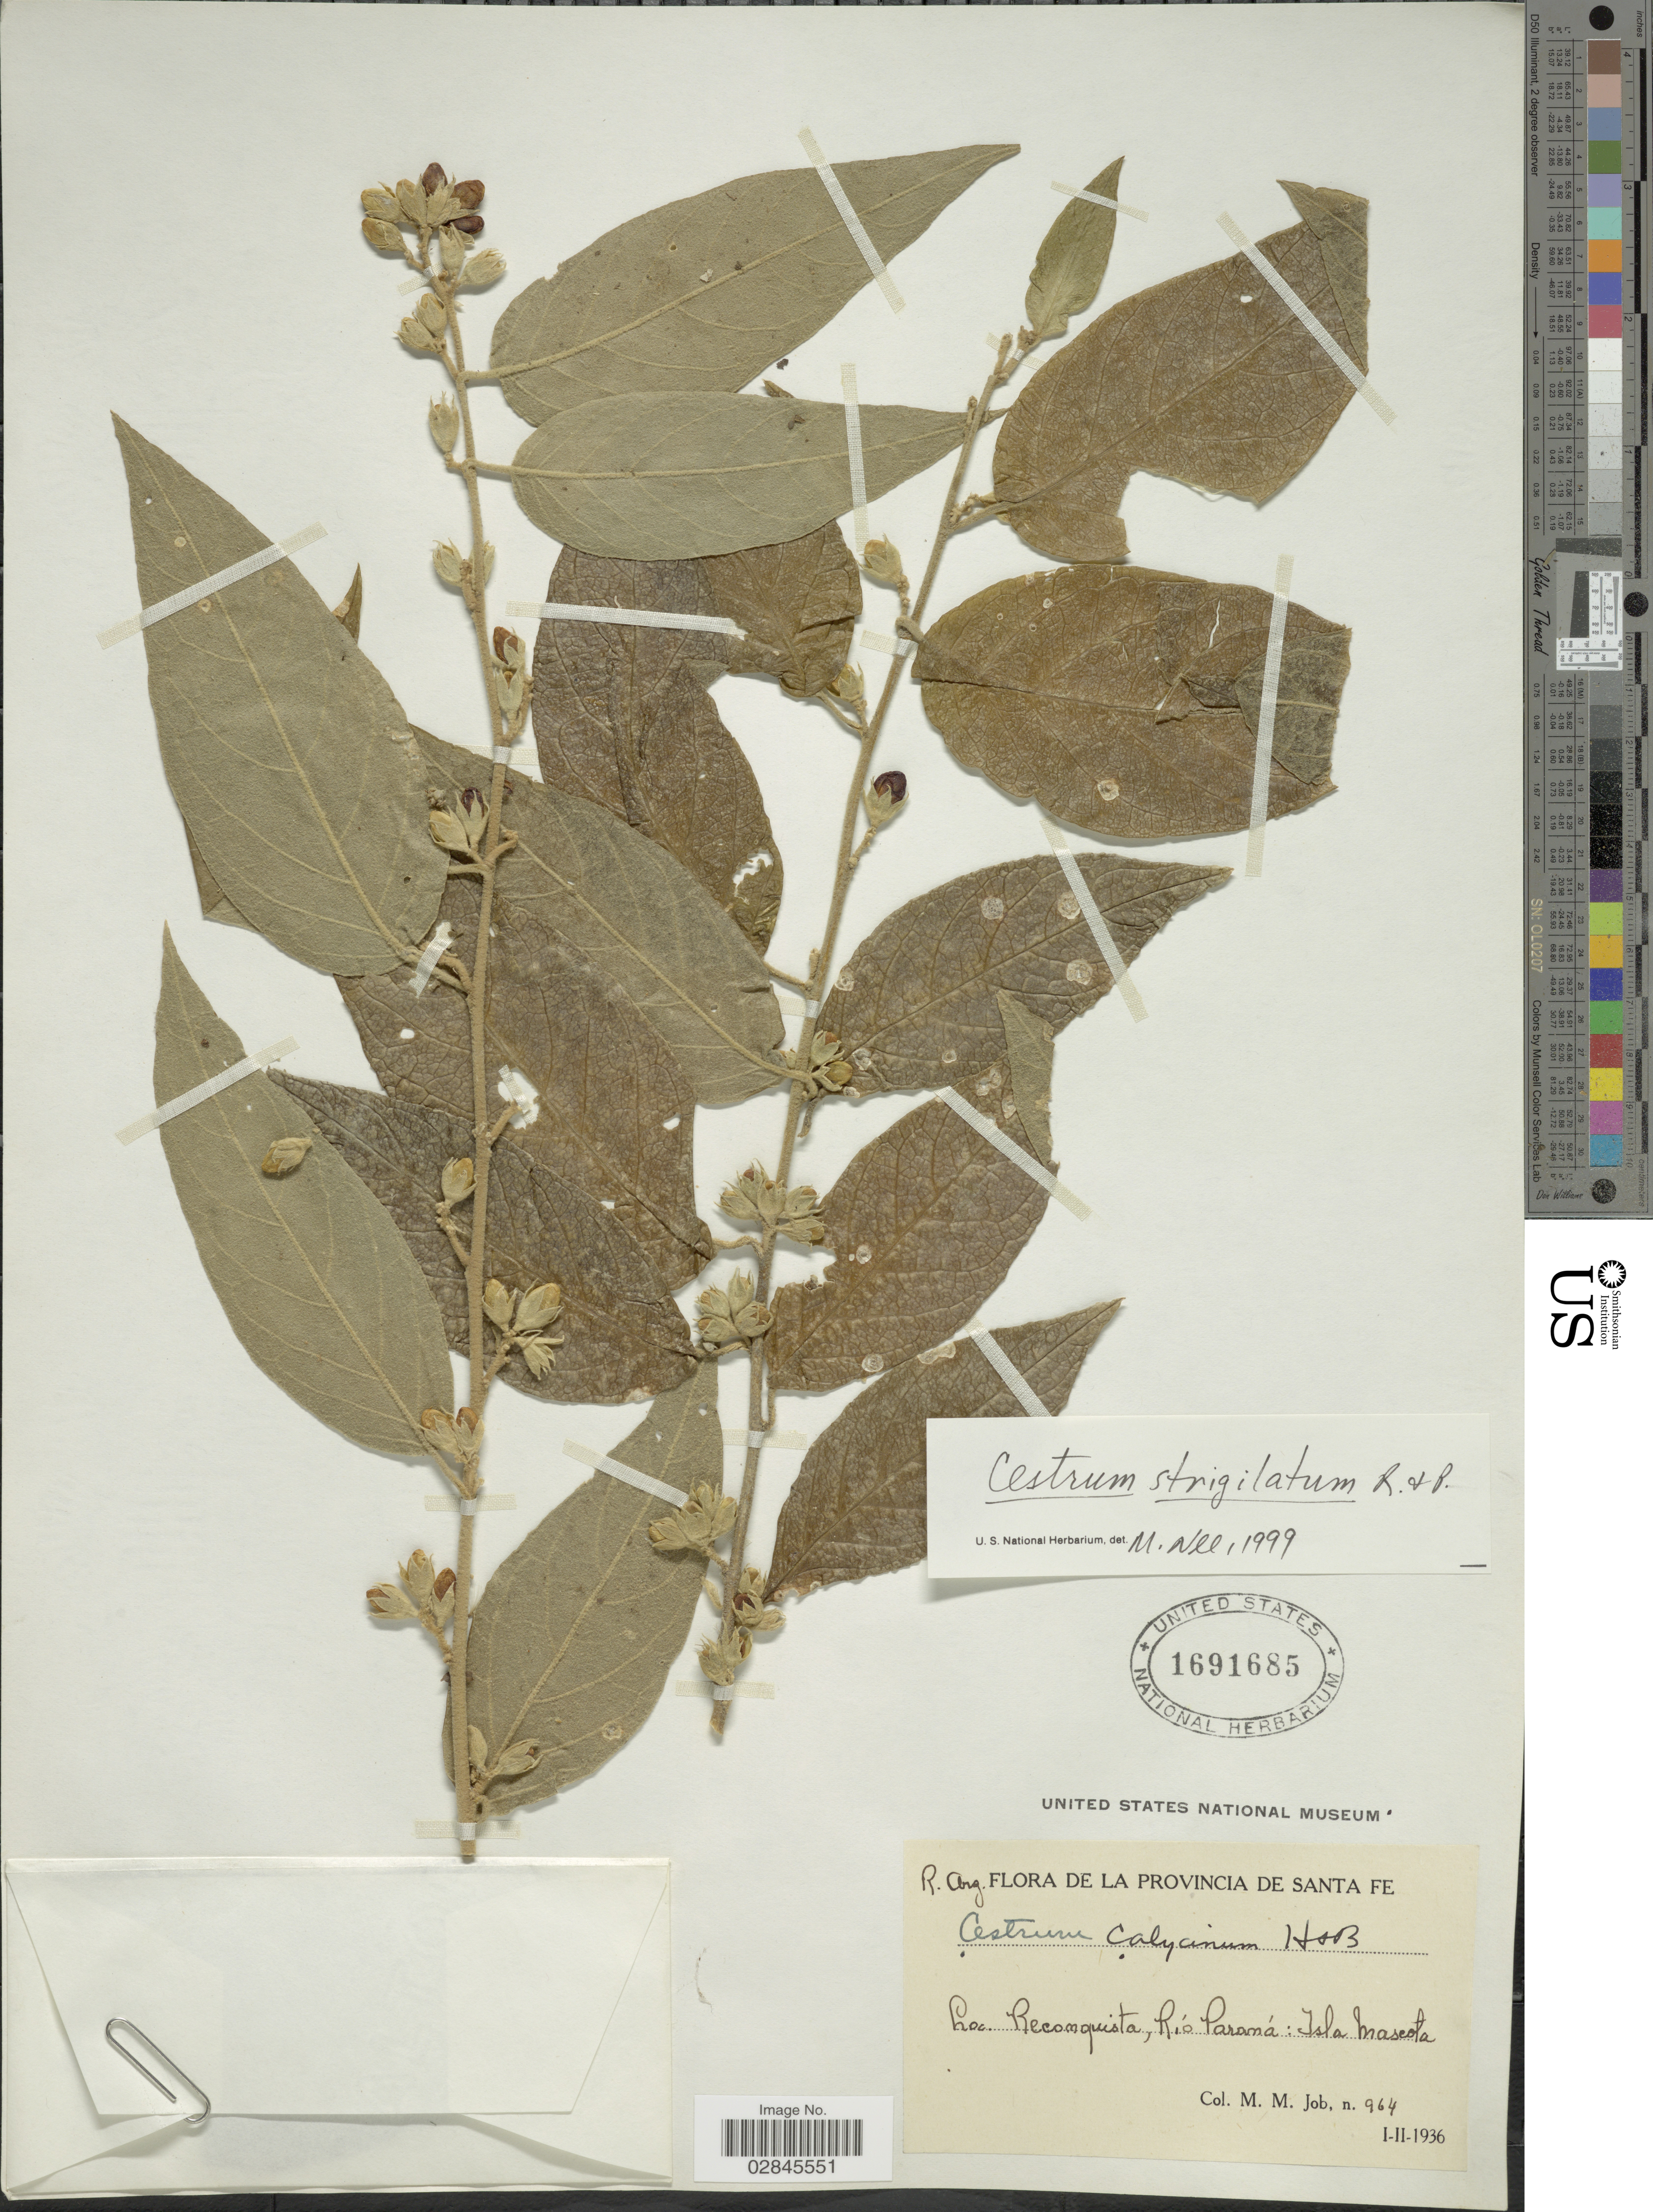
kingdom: Plantae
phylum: Tracheophyta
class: Magnoliopsida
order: Solanales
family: Solanaceae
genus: Cestrum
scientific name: Cestrum strigilatum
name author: Ruiz & Pav.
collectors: M. Job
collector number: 964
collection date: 1936-02-01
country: Argentina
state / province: Santa Fe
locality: R. Arg., Reconquista, Río Paraná: Isla Maseota.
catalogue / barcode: US 1691685